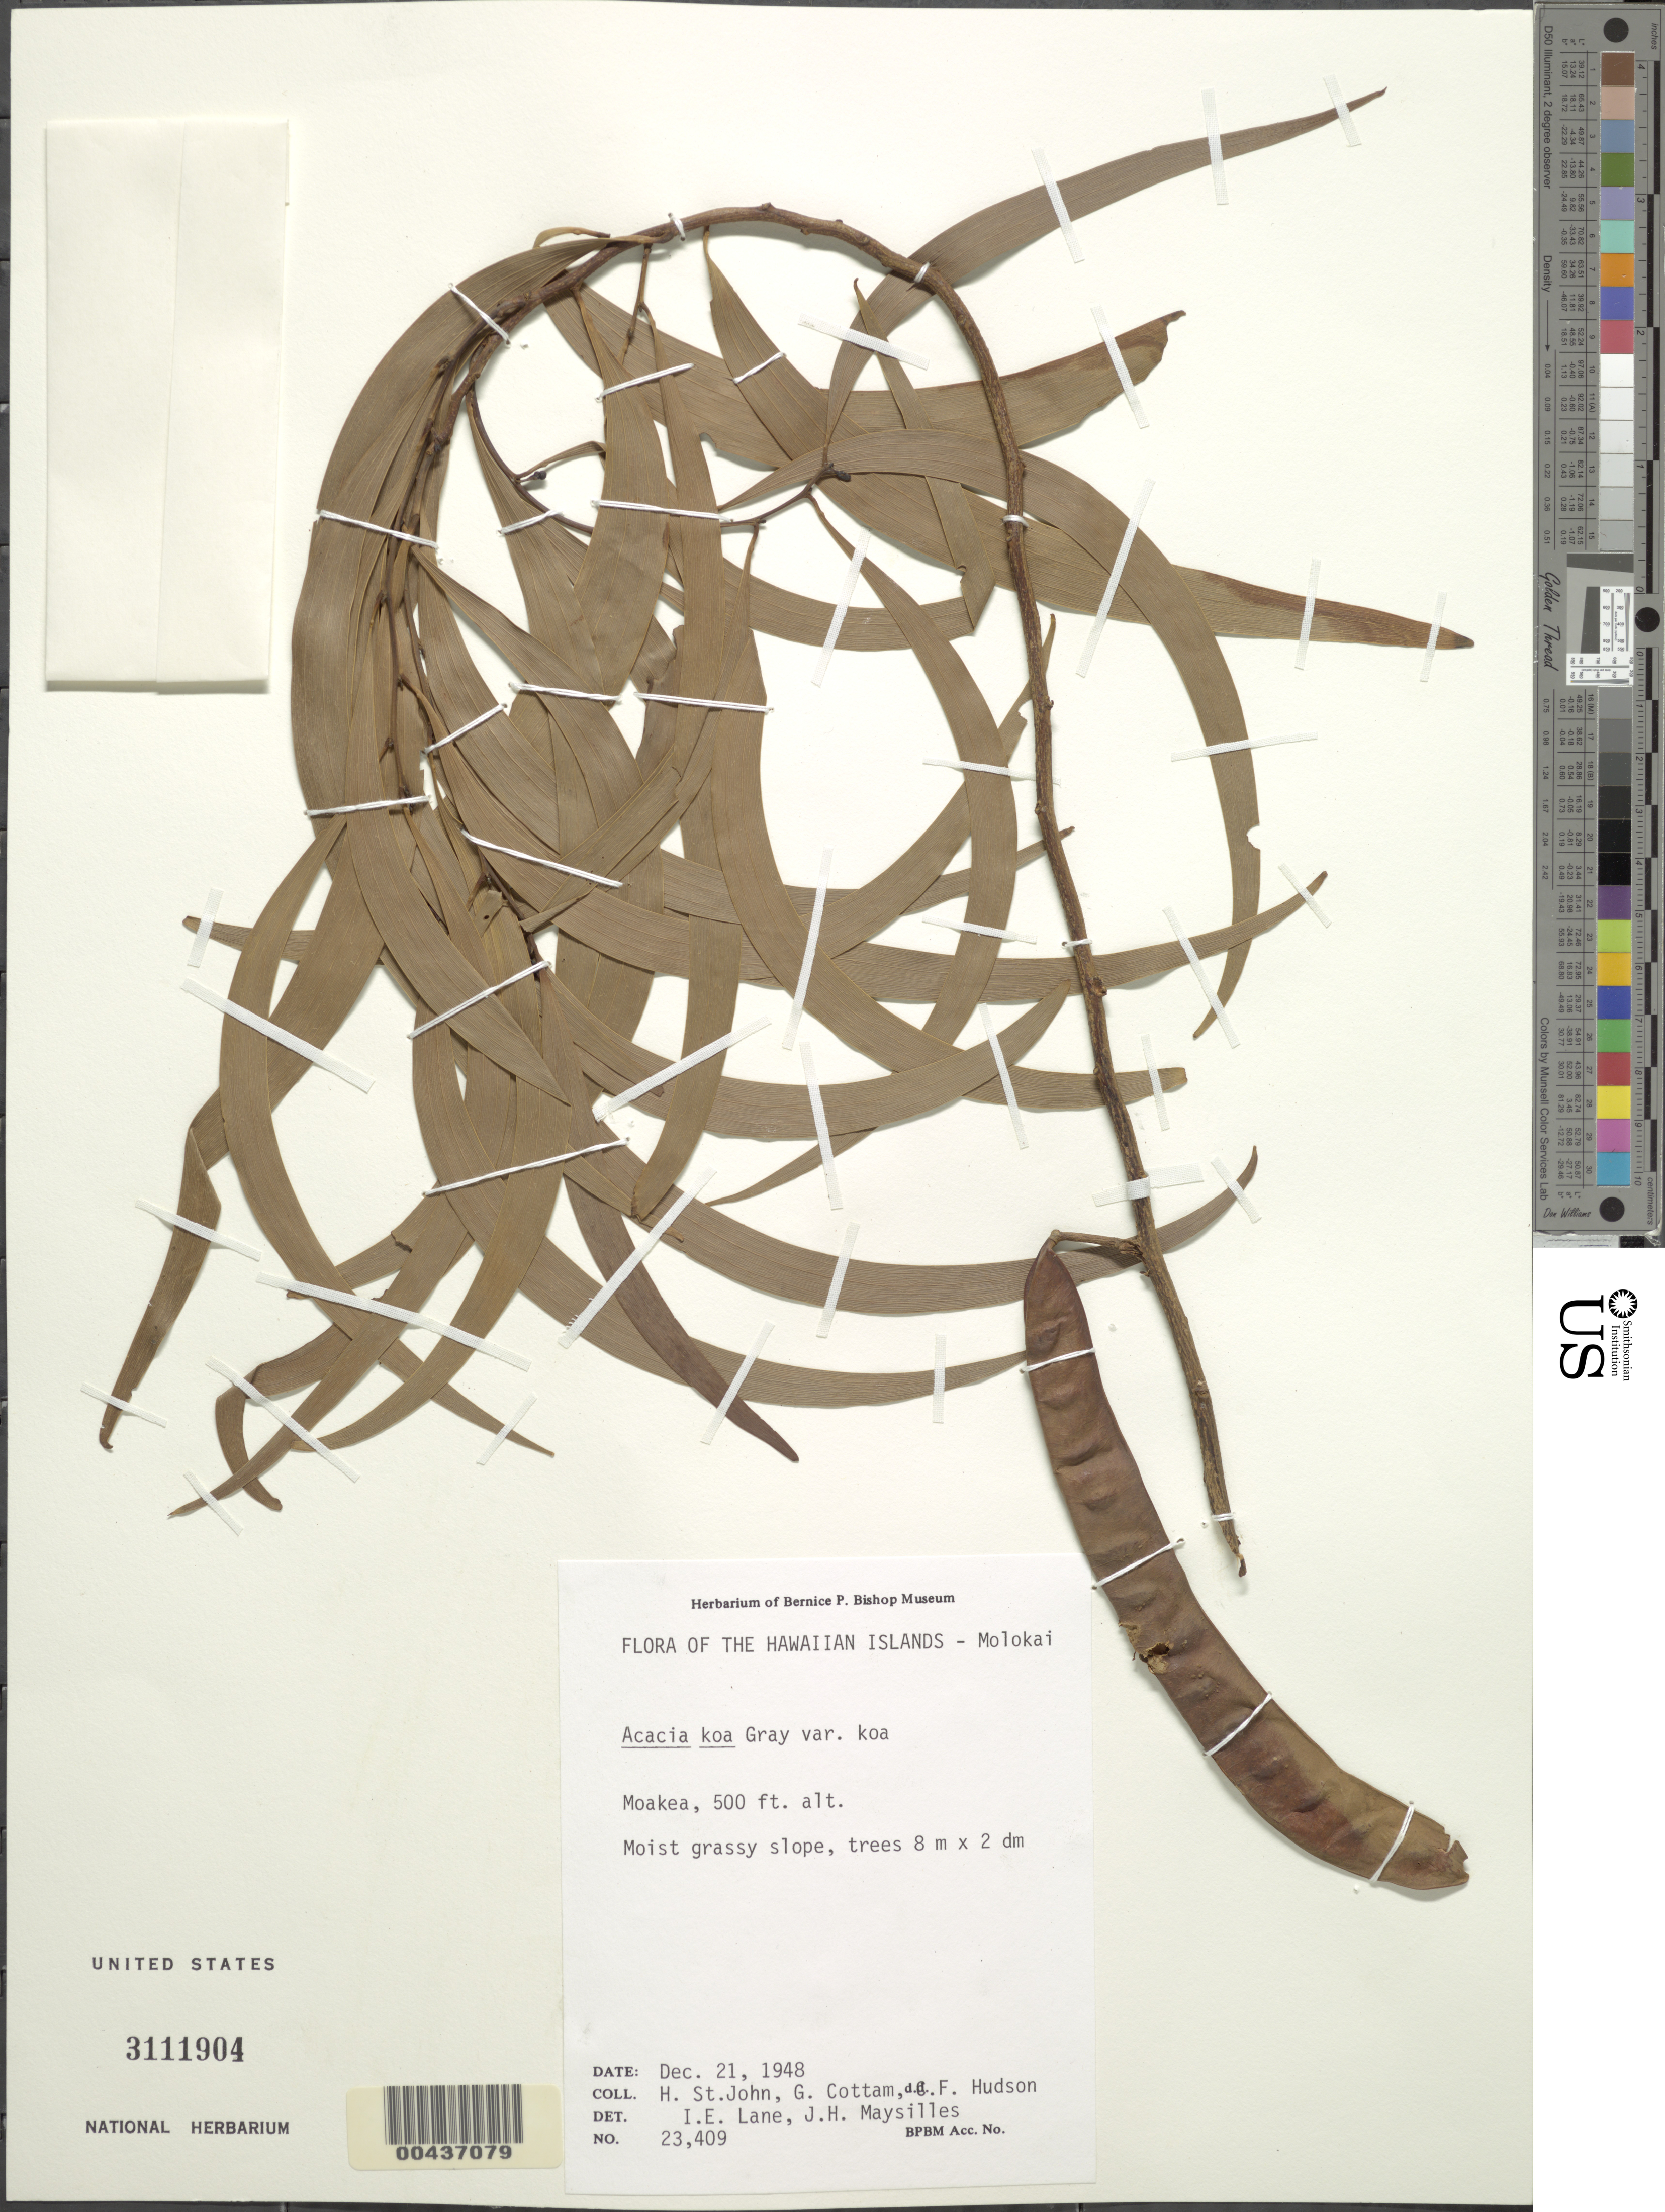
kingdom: Plantae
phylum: Tracheophyta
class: Magnoliopsida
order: Fabales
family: Fabaceae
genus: Acacia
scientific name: Acacia koa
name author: A. Gray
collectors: H. St. John, G. Cottam, C. F. Hudson & I. E. Lane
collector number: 23409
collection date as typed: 21 Dec 1948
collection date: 1948-12-21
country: United States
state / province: Hawaii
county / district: Maui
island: Moloka'i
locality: Moakea, Molokai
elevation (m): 152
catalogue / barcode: US 3111904